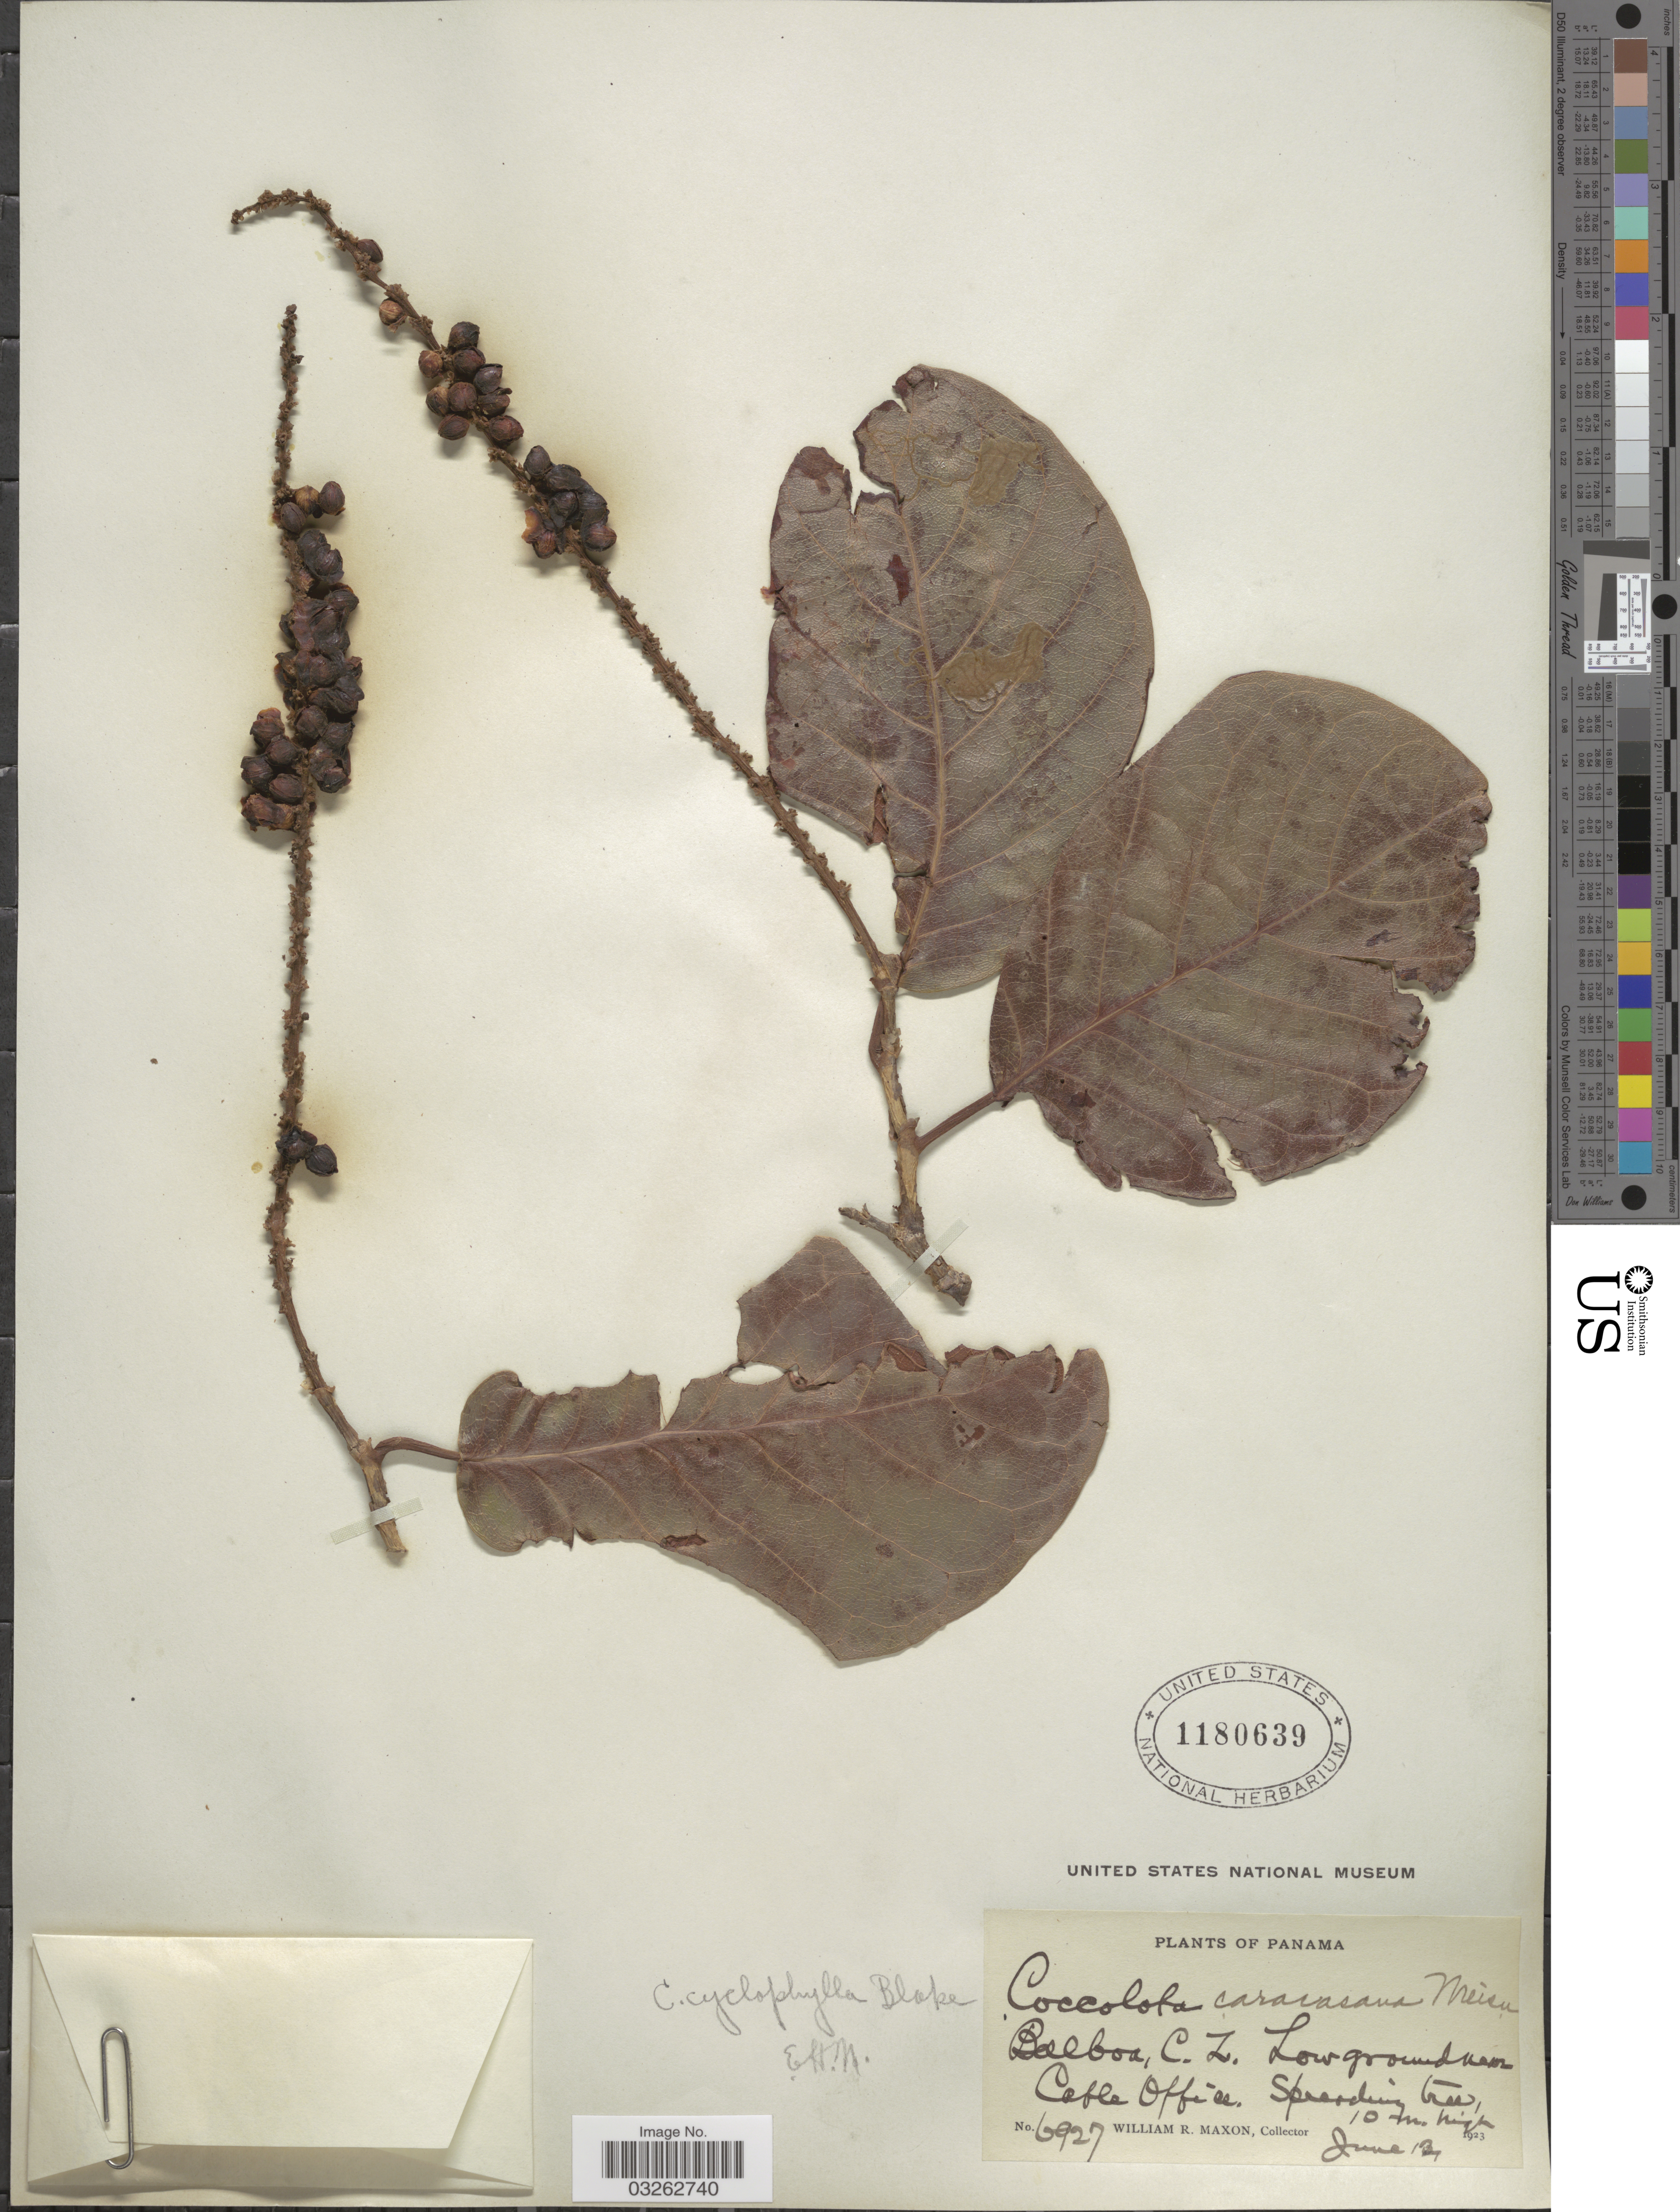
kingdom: Plantae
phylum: Tracheophyta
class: Magnoliopsida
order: Caryophyllales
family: Polygonaceae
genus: Coccoloba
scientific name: Coccoloba cyclophylla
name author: S.F. Blake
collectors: W. R. Maxon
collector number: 6927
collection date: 1923-06-12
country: Panama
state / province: Colón / Panamá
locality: Balboa, C.Z. Low grounds near Cable Office.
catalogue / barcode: US 1180639